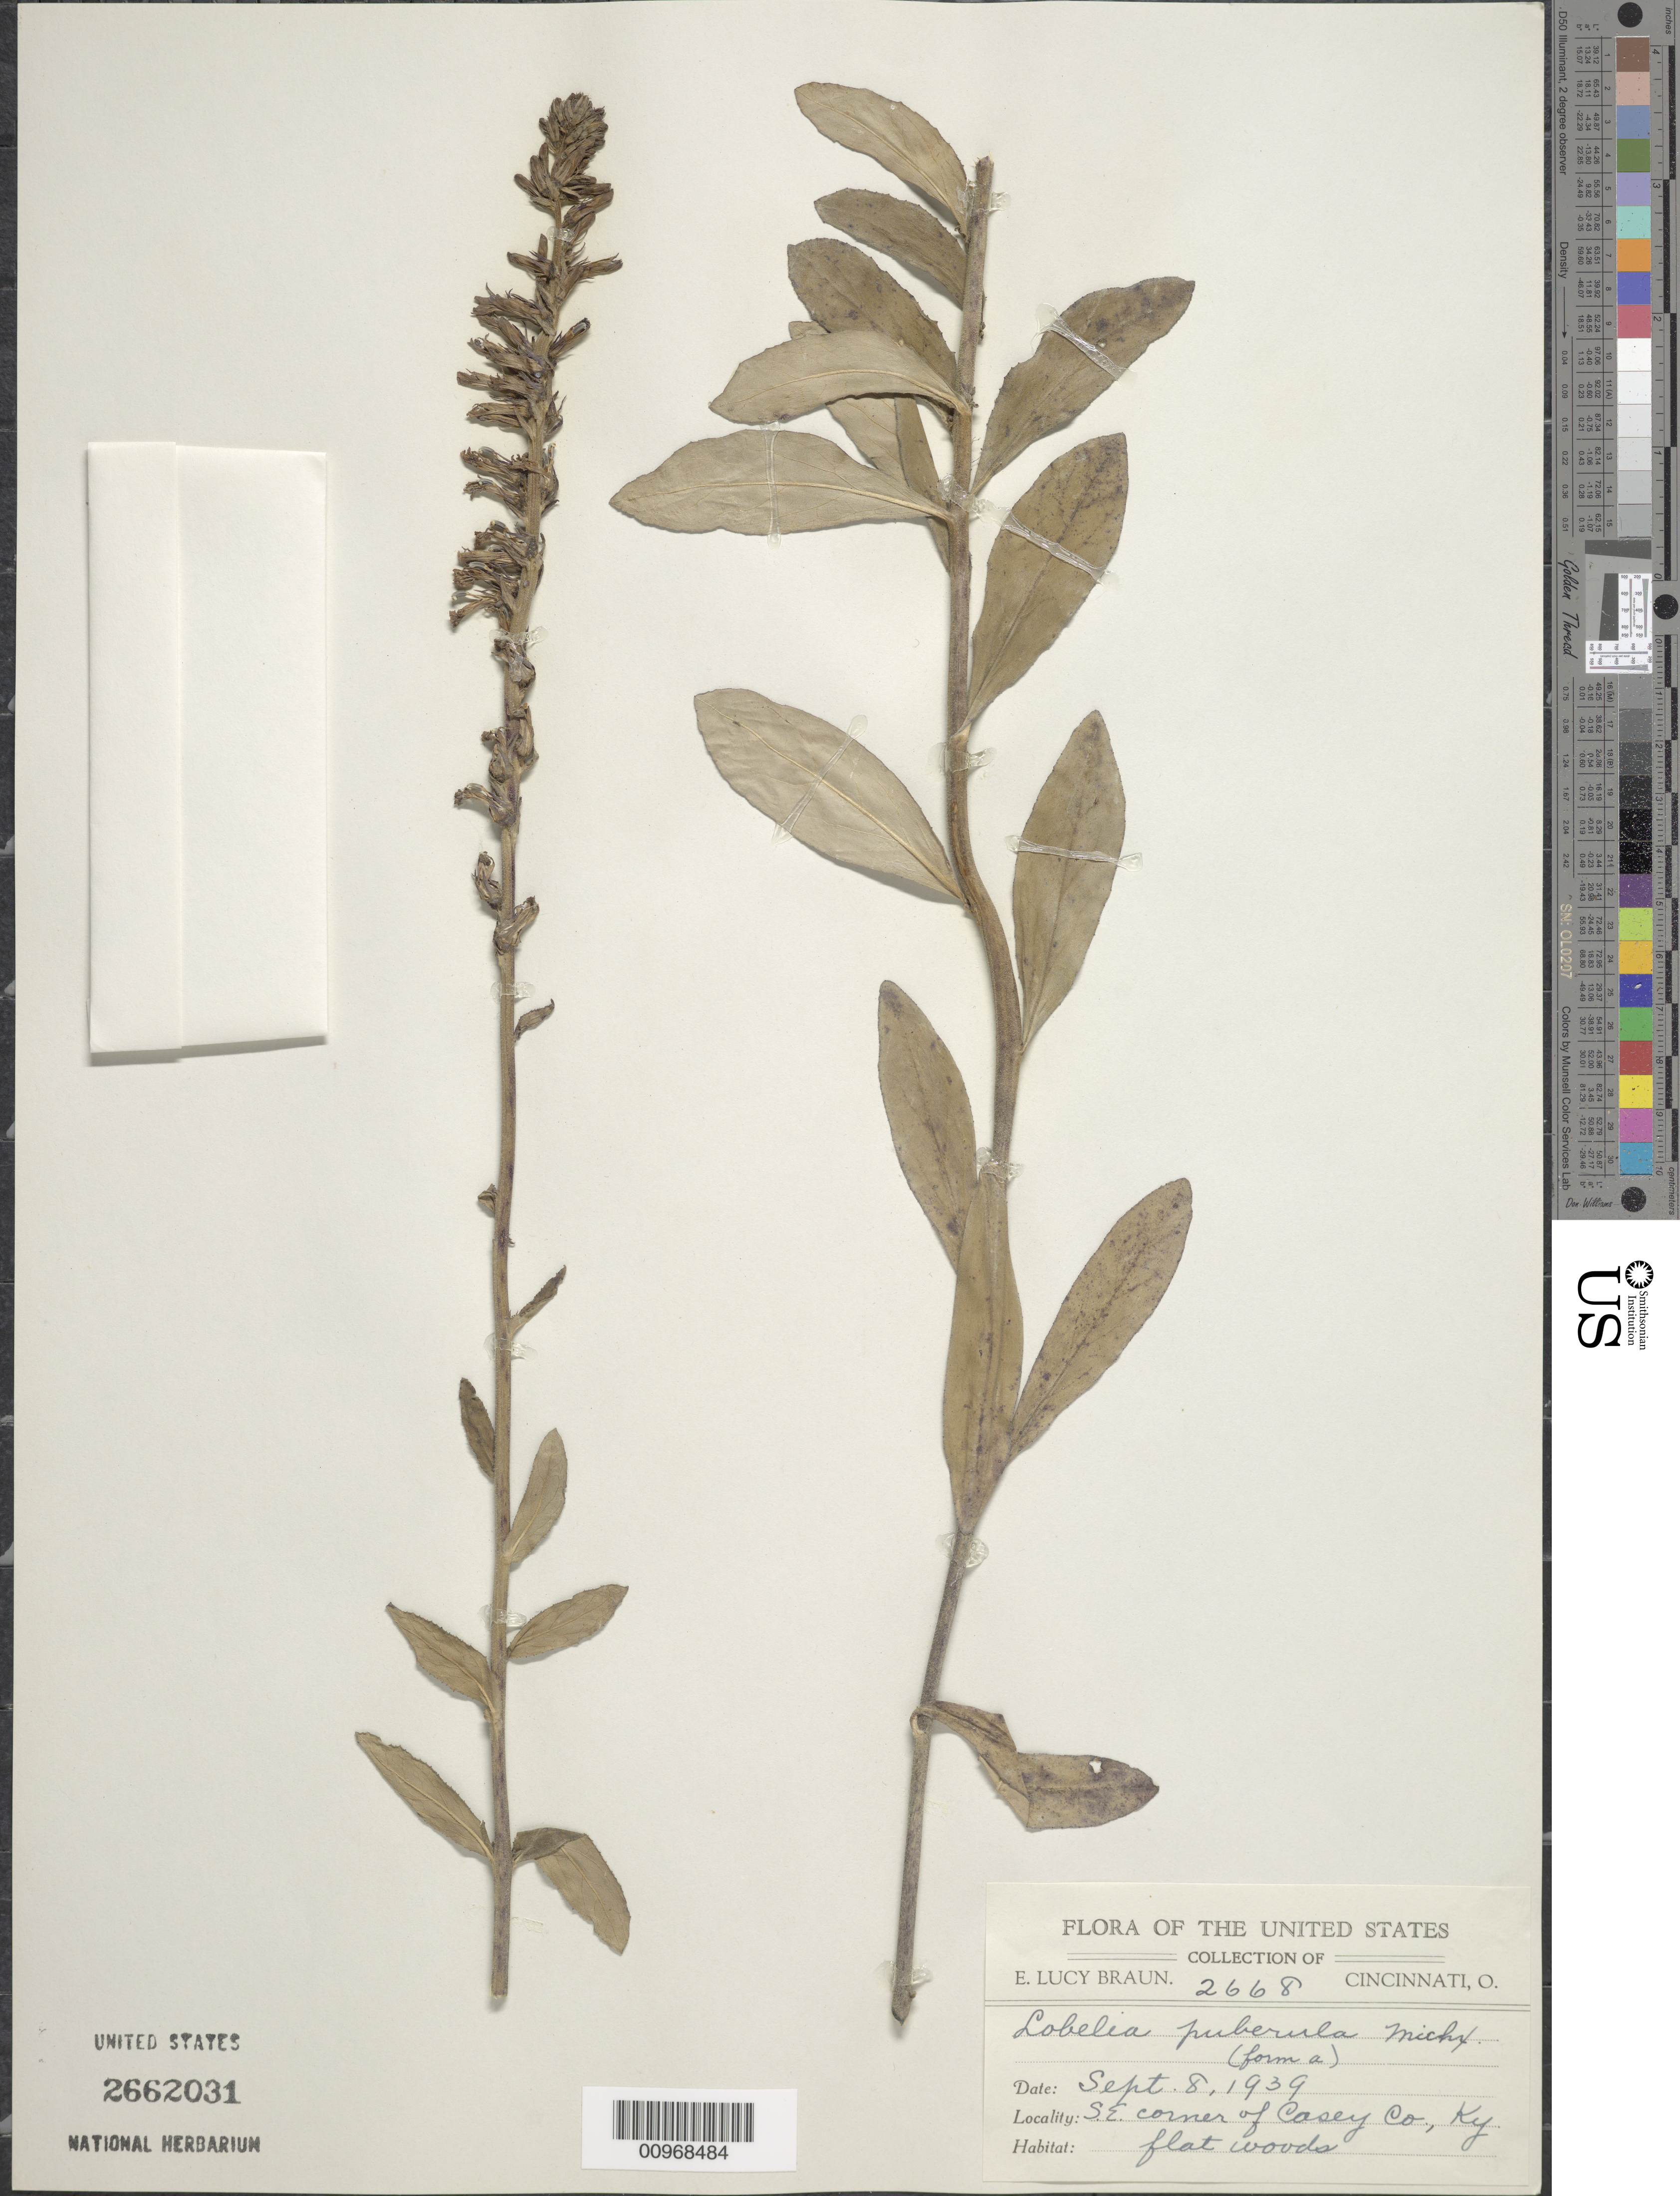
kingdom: Plantae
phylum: Tracheophyta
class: Magnoliopsida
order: Asterales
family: Campanulaceae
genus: Lobelia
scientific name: Lobelia puberula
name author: Michx.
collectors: E. L. Braun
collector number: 2668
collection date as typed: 08 Sep 1939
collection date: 1939-09-08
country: United States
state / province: Kentucky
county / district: Casey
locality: Se corner of county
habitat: flat woods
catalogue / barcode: US 2662031